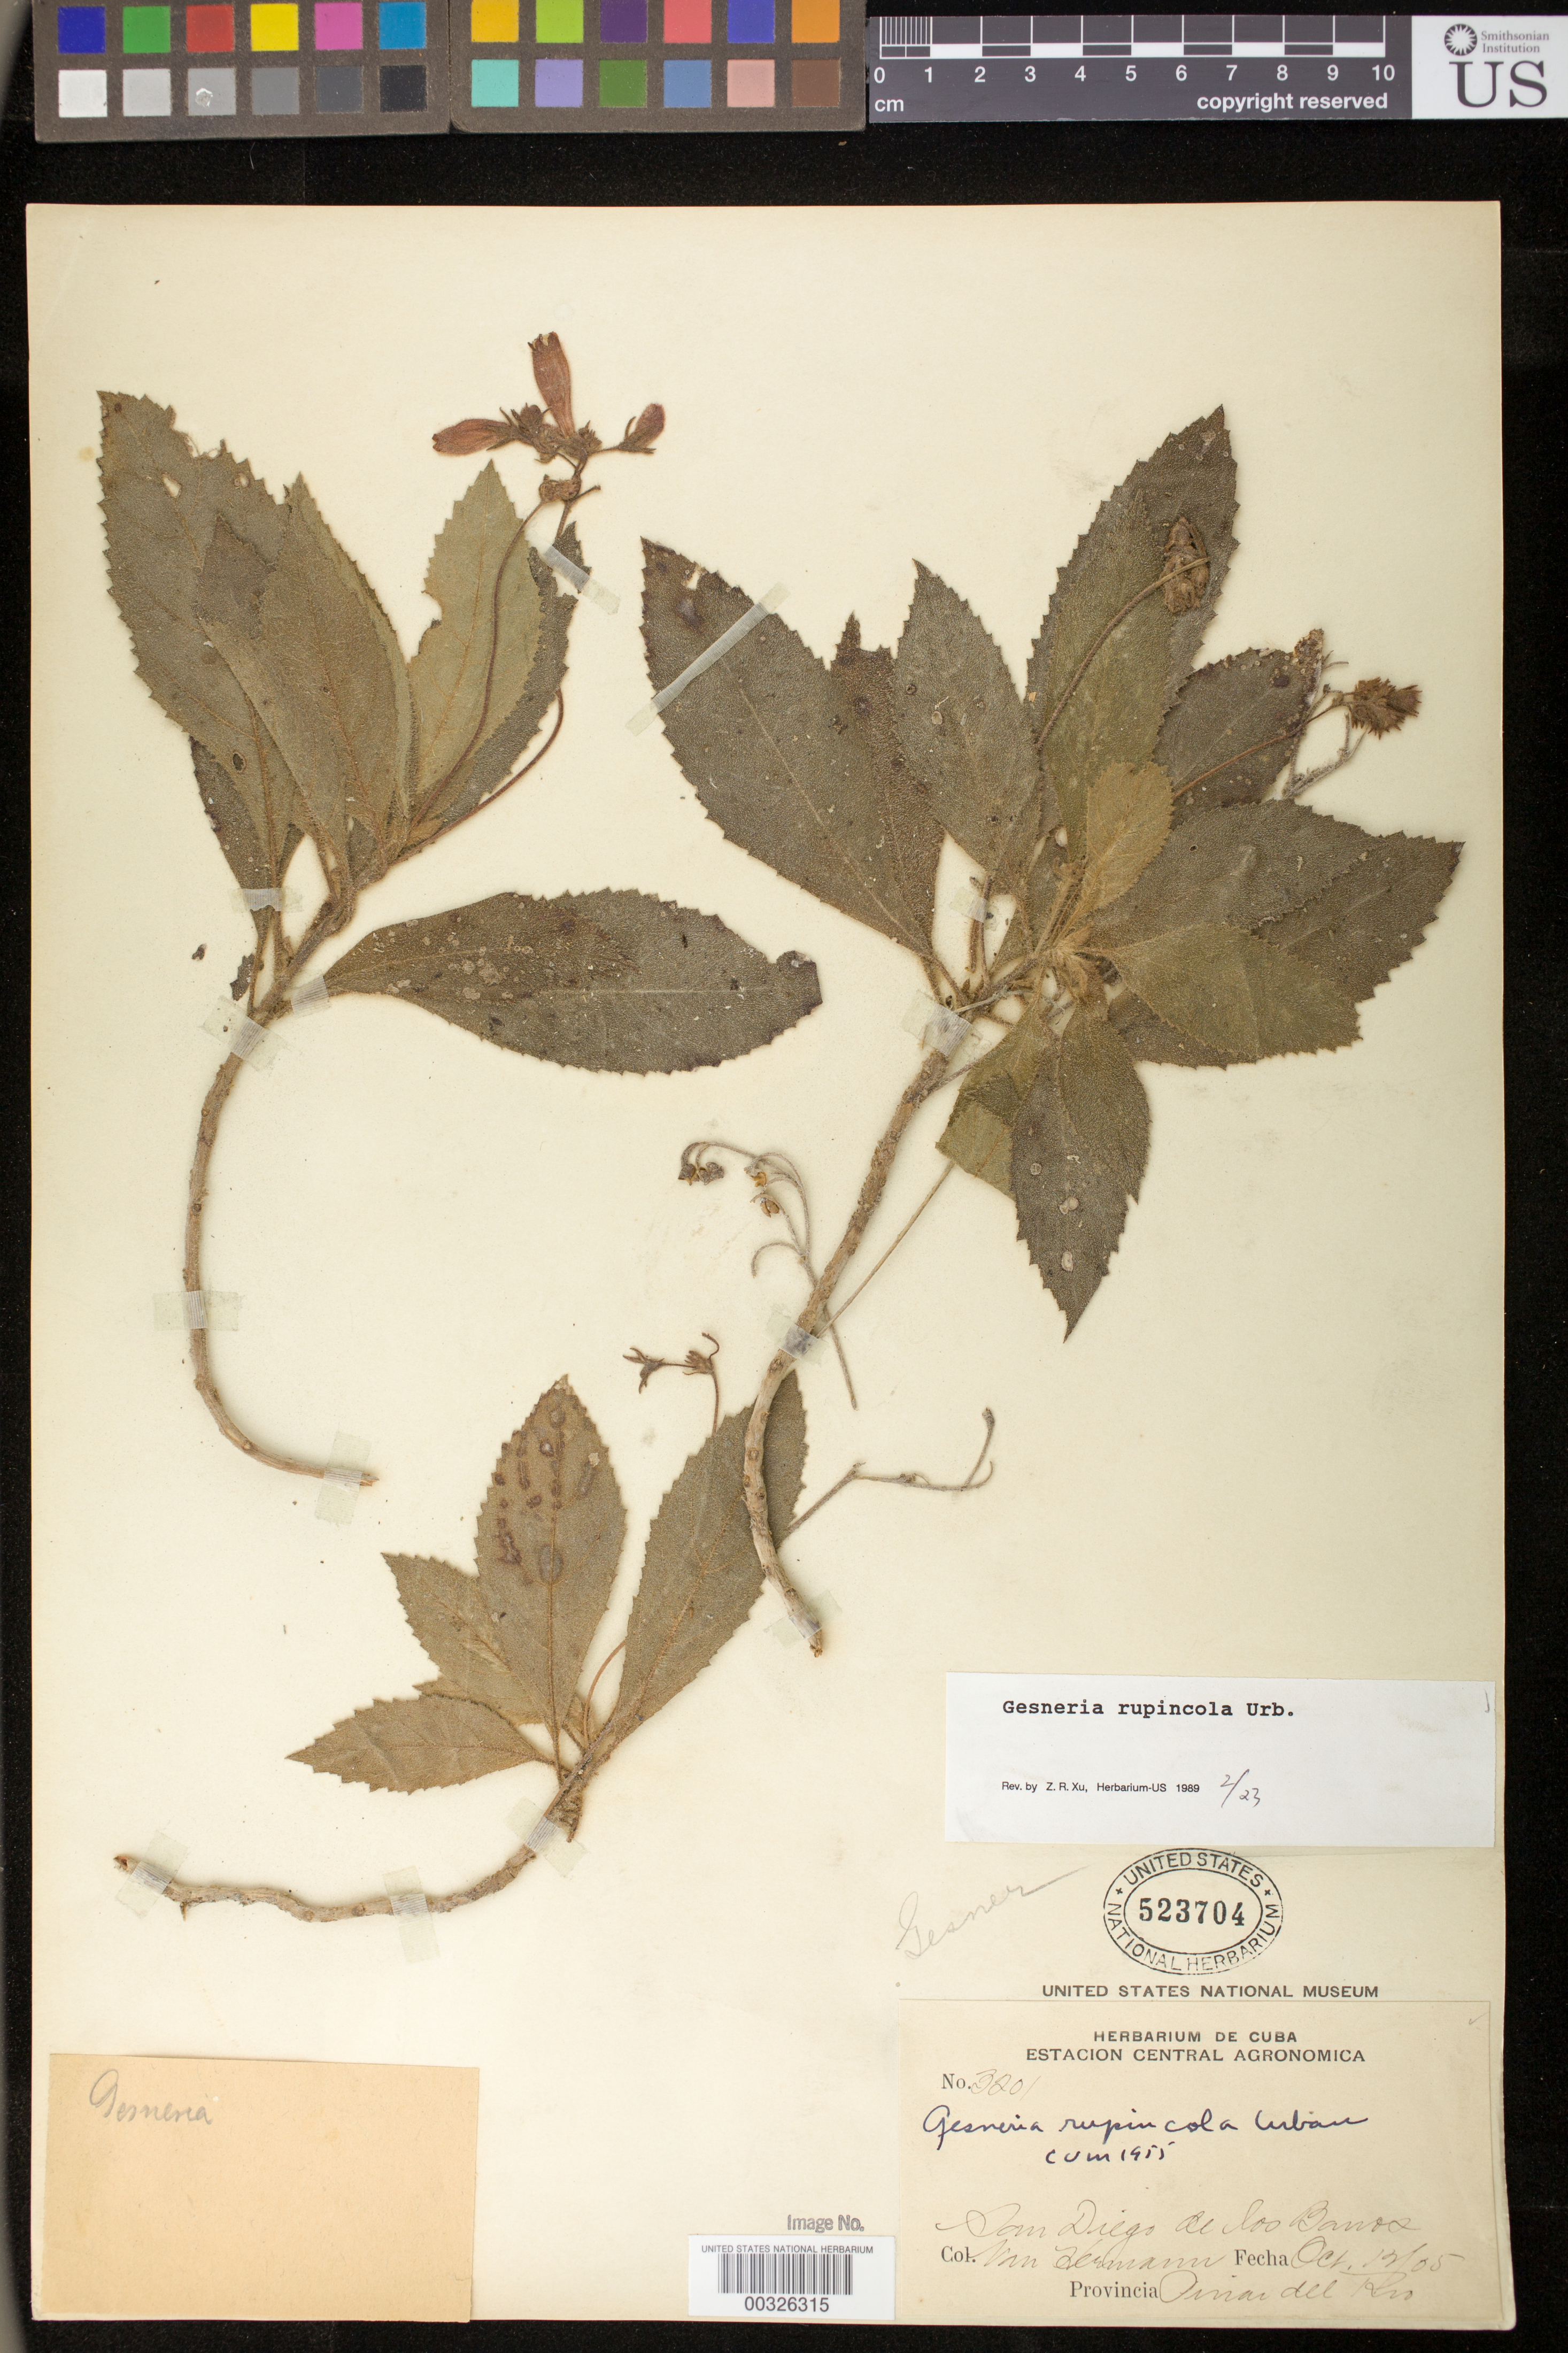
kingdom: Plantae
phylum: Tracheophyta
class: Magnoliopsida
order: Lamiales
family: Gesneriaceae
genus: Gesneria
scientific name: Gesneria rupincola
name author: Urb.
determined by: Skog, Laurence E.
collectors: H. A. Van Hermann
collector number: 3201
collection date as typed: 12 Oct 1905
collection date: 1905-10-12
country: Cuba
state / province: Pinar del Rio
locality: San Diego de los Banos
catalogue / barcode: US 523704